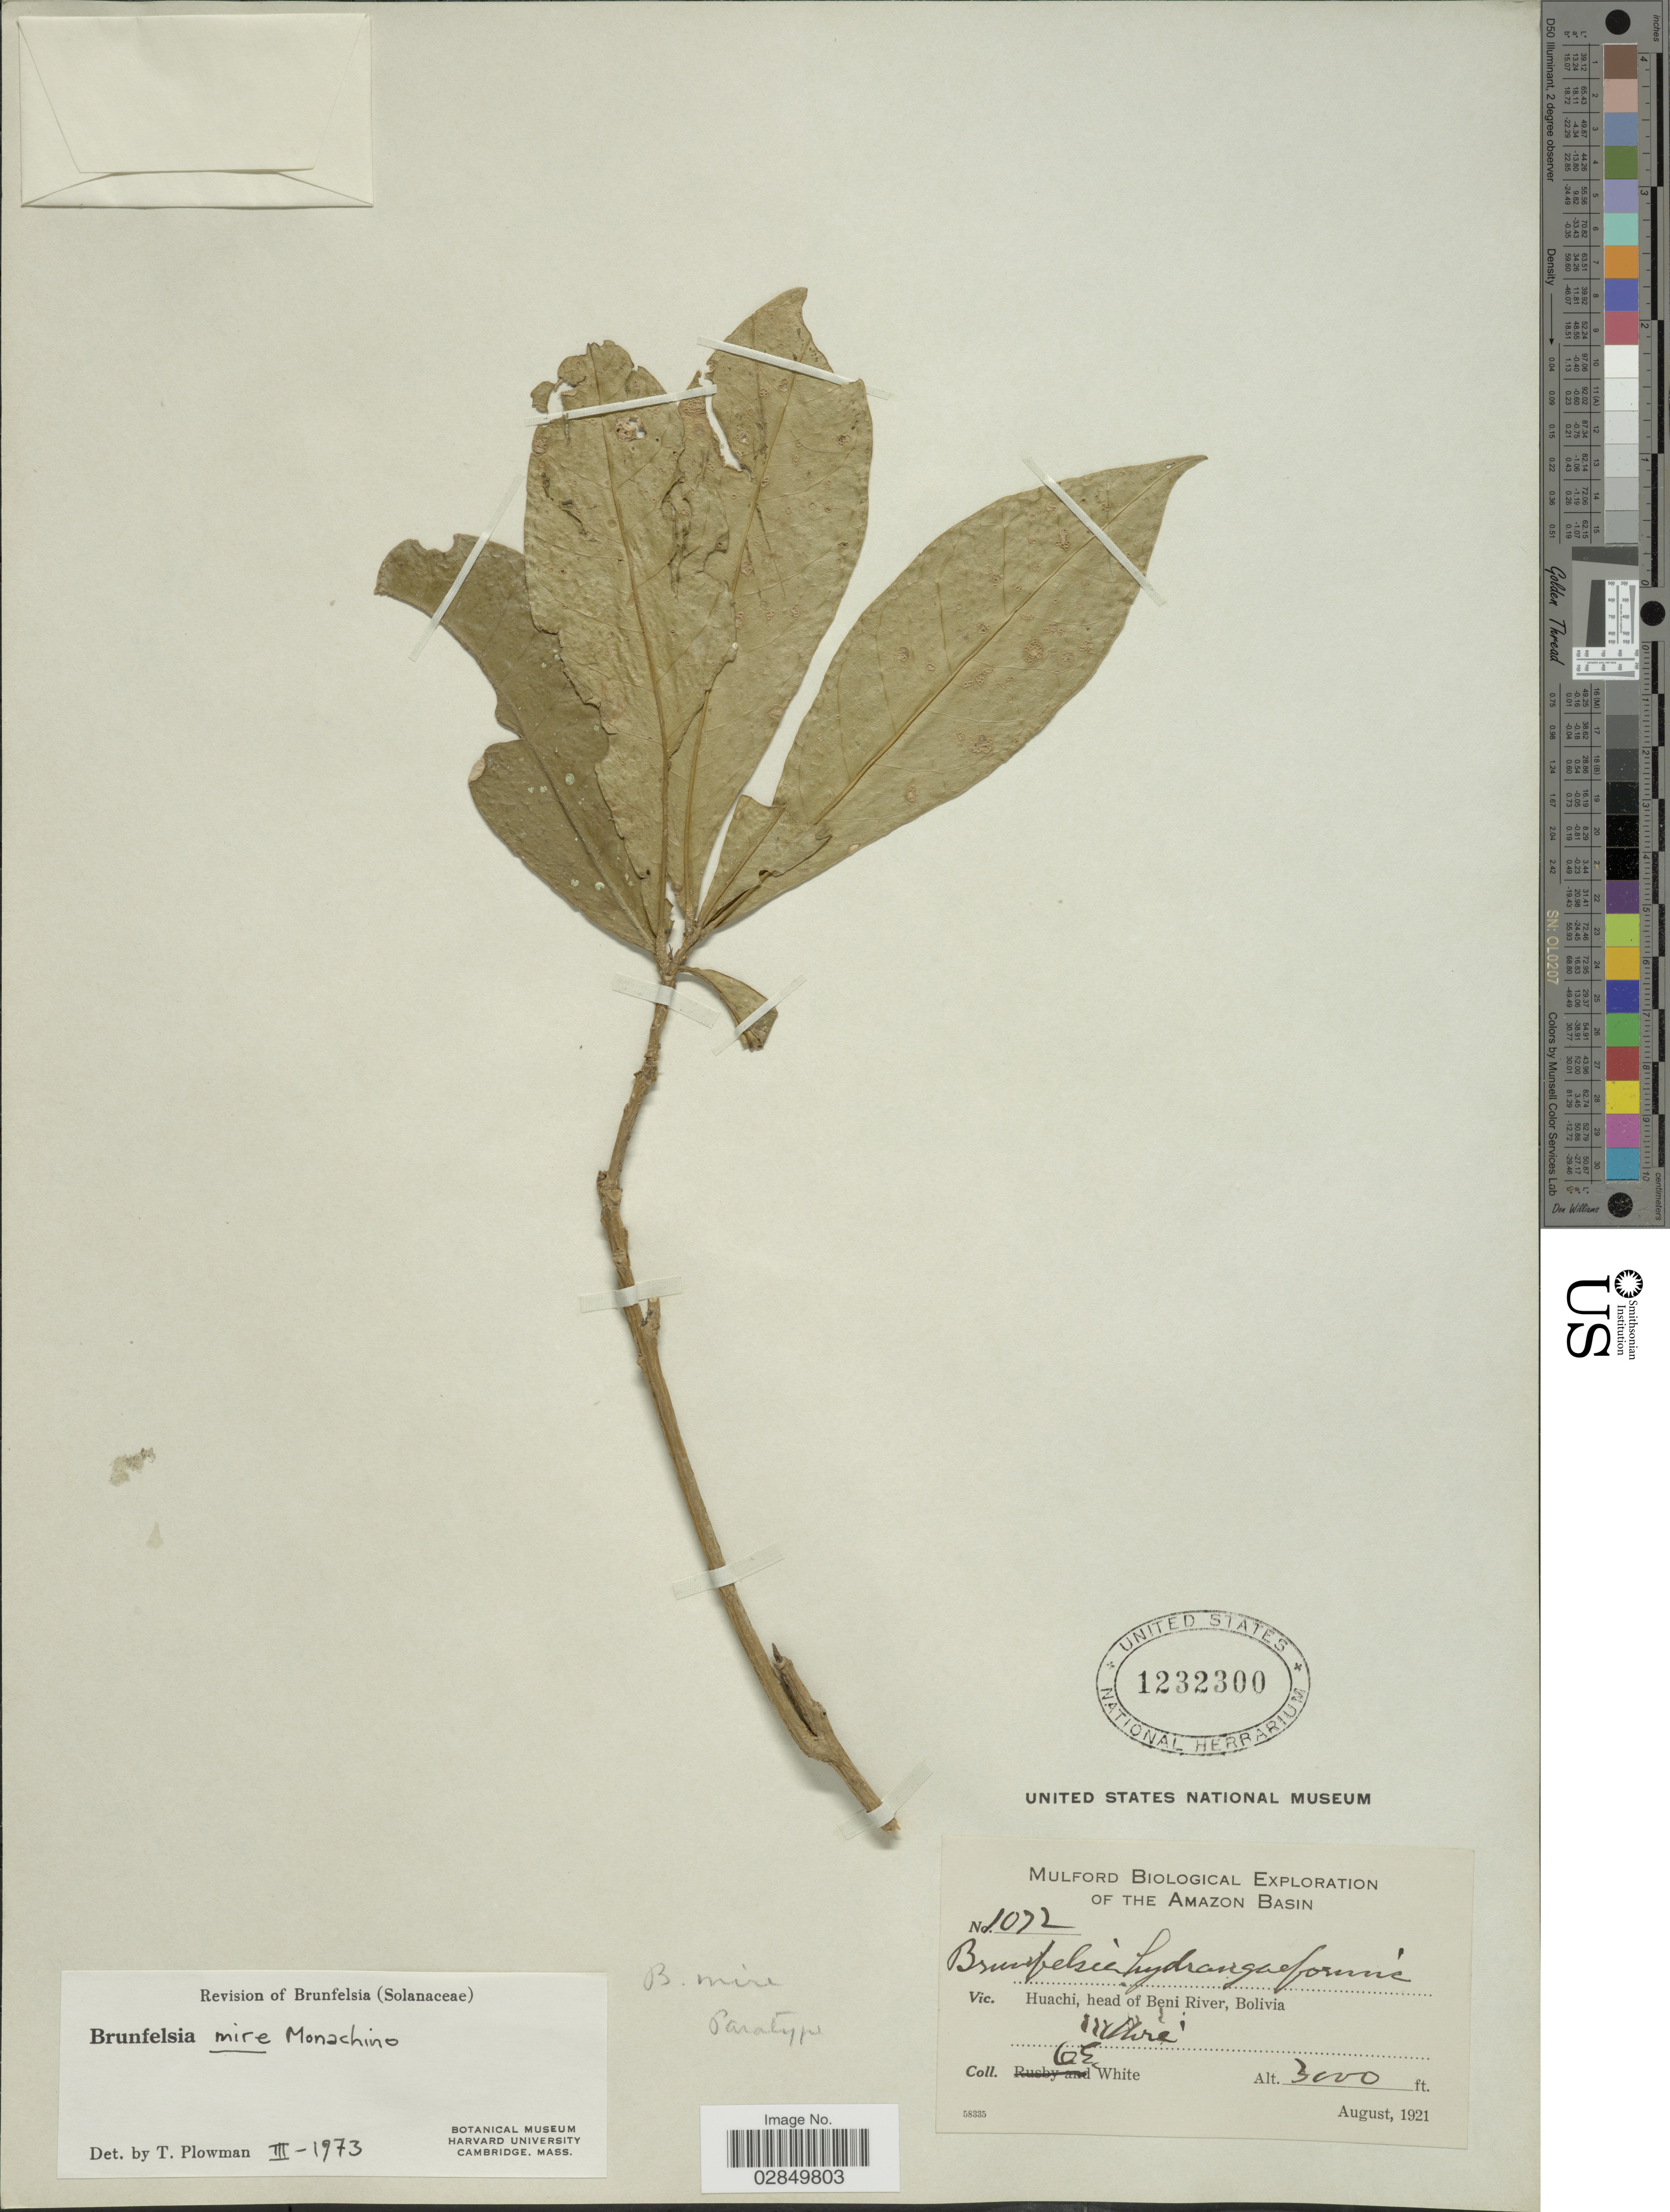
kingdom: Plantae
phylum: Tracheophyta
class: Magnoliopsida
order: Solanales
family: Solanaceae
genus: Brunfelsia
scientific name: Brunfelsia mire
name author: Monach.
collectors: O. E. White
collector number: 1072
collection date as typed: August, 1921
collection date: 1921-08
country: Bolivia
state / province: Beni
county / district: Iténez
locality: Huachi, head of Beni River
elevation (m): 914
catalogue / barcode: US 1232300